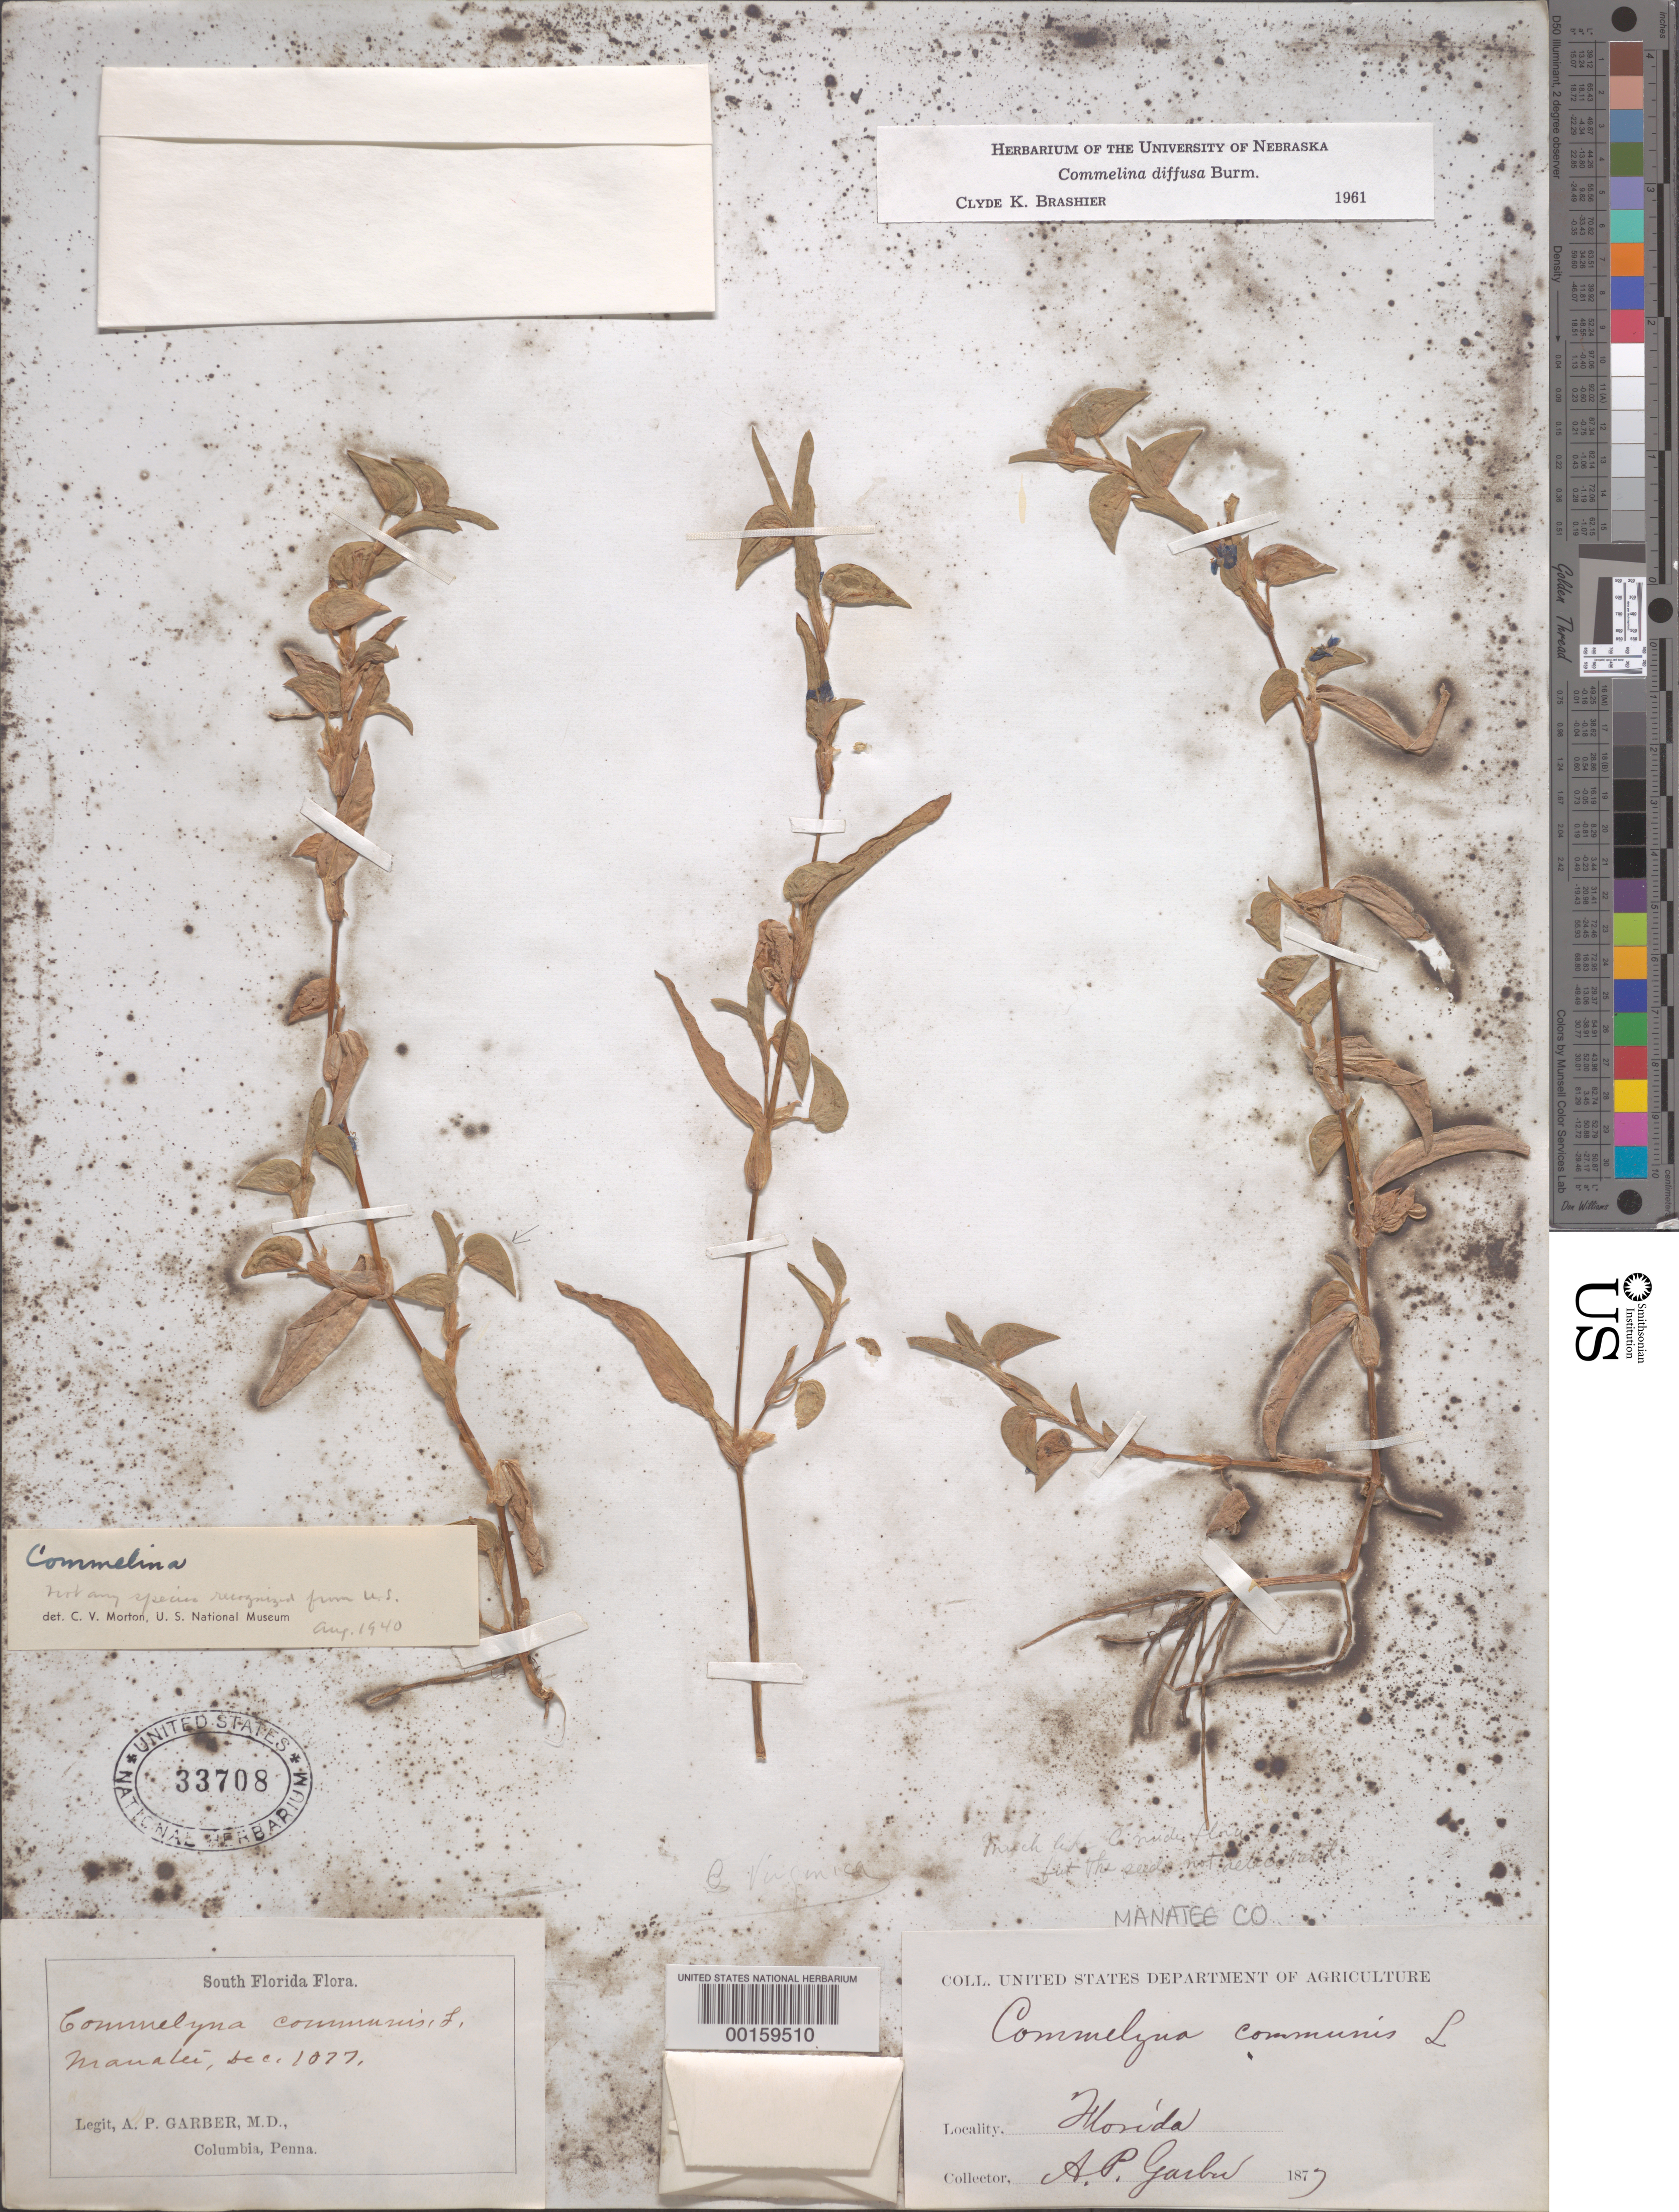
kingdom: Plantae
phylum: Tracheophyta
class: Liliopsida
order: Commelinales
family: Commelinaceae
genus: Commelina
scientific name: Commelina caroliniana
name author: Walter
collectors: A. P. Garber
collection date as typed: Dec 1877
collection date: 1877-12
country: United States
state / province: Florida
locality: Manalei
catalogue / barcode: US 33708